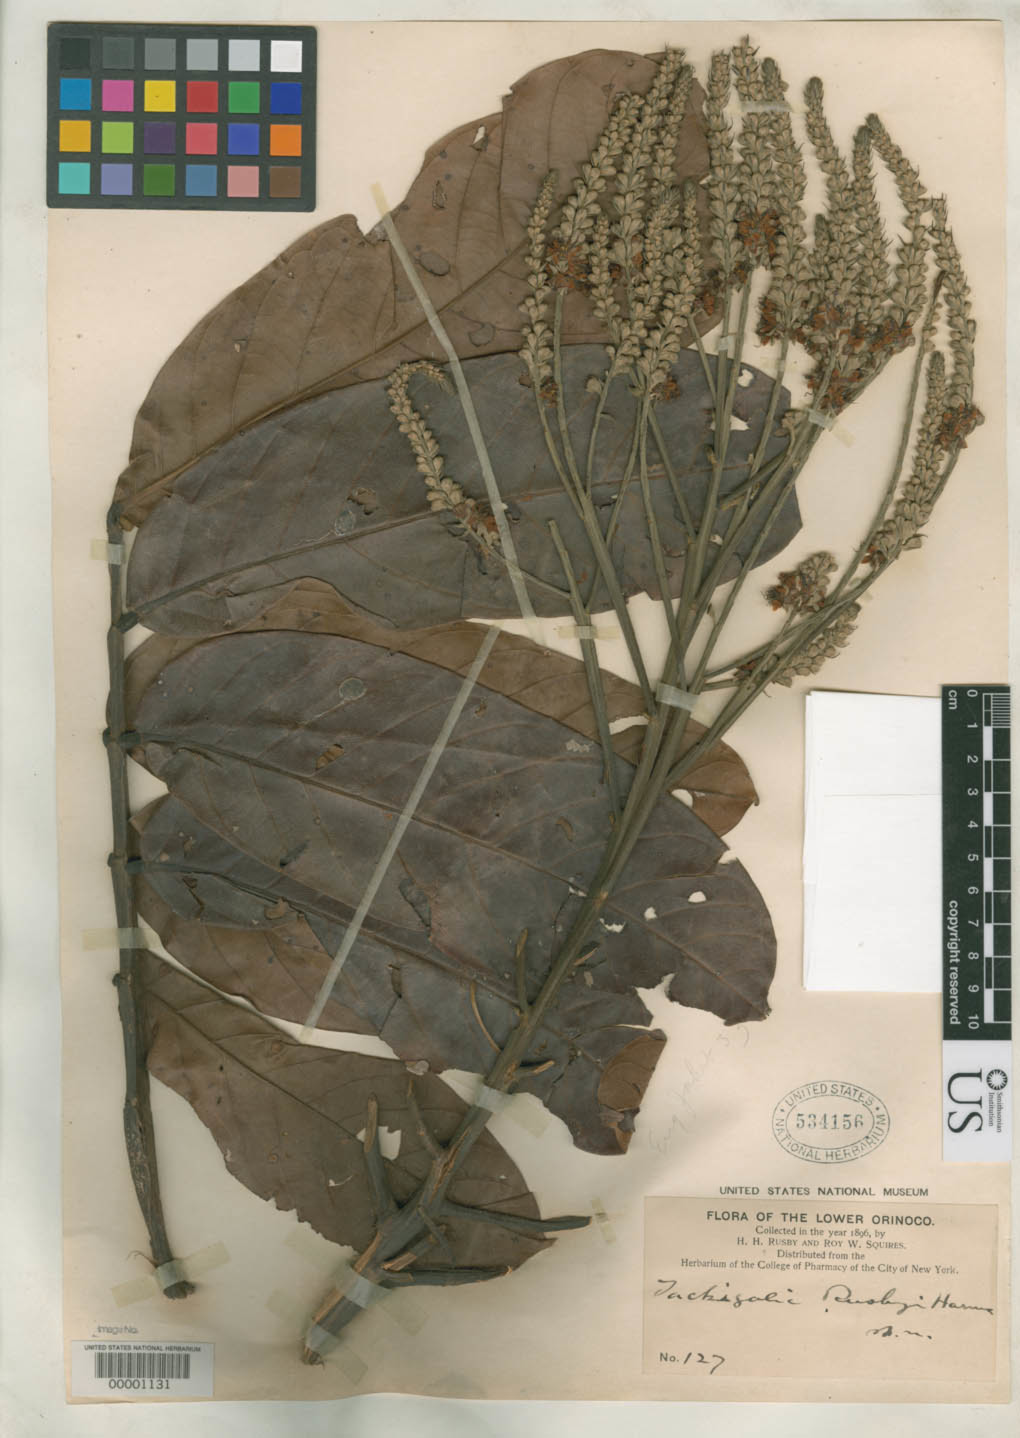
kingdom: Plantae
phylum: Tracheophyta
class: Magnoliopsida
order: Fabales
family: Fabaceae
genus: Tachigali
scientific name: Tachigali rusbyi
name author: Harms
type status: Isolectotype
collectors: H. H. Rusby & R. Squires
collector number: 127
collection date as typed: May 1896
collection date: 1896-05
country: Venezuela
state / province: Delta Amacuro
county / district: Tucupita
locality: Lower Orinoco, Santa Catalina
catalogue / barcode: US 534156